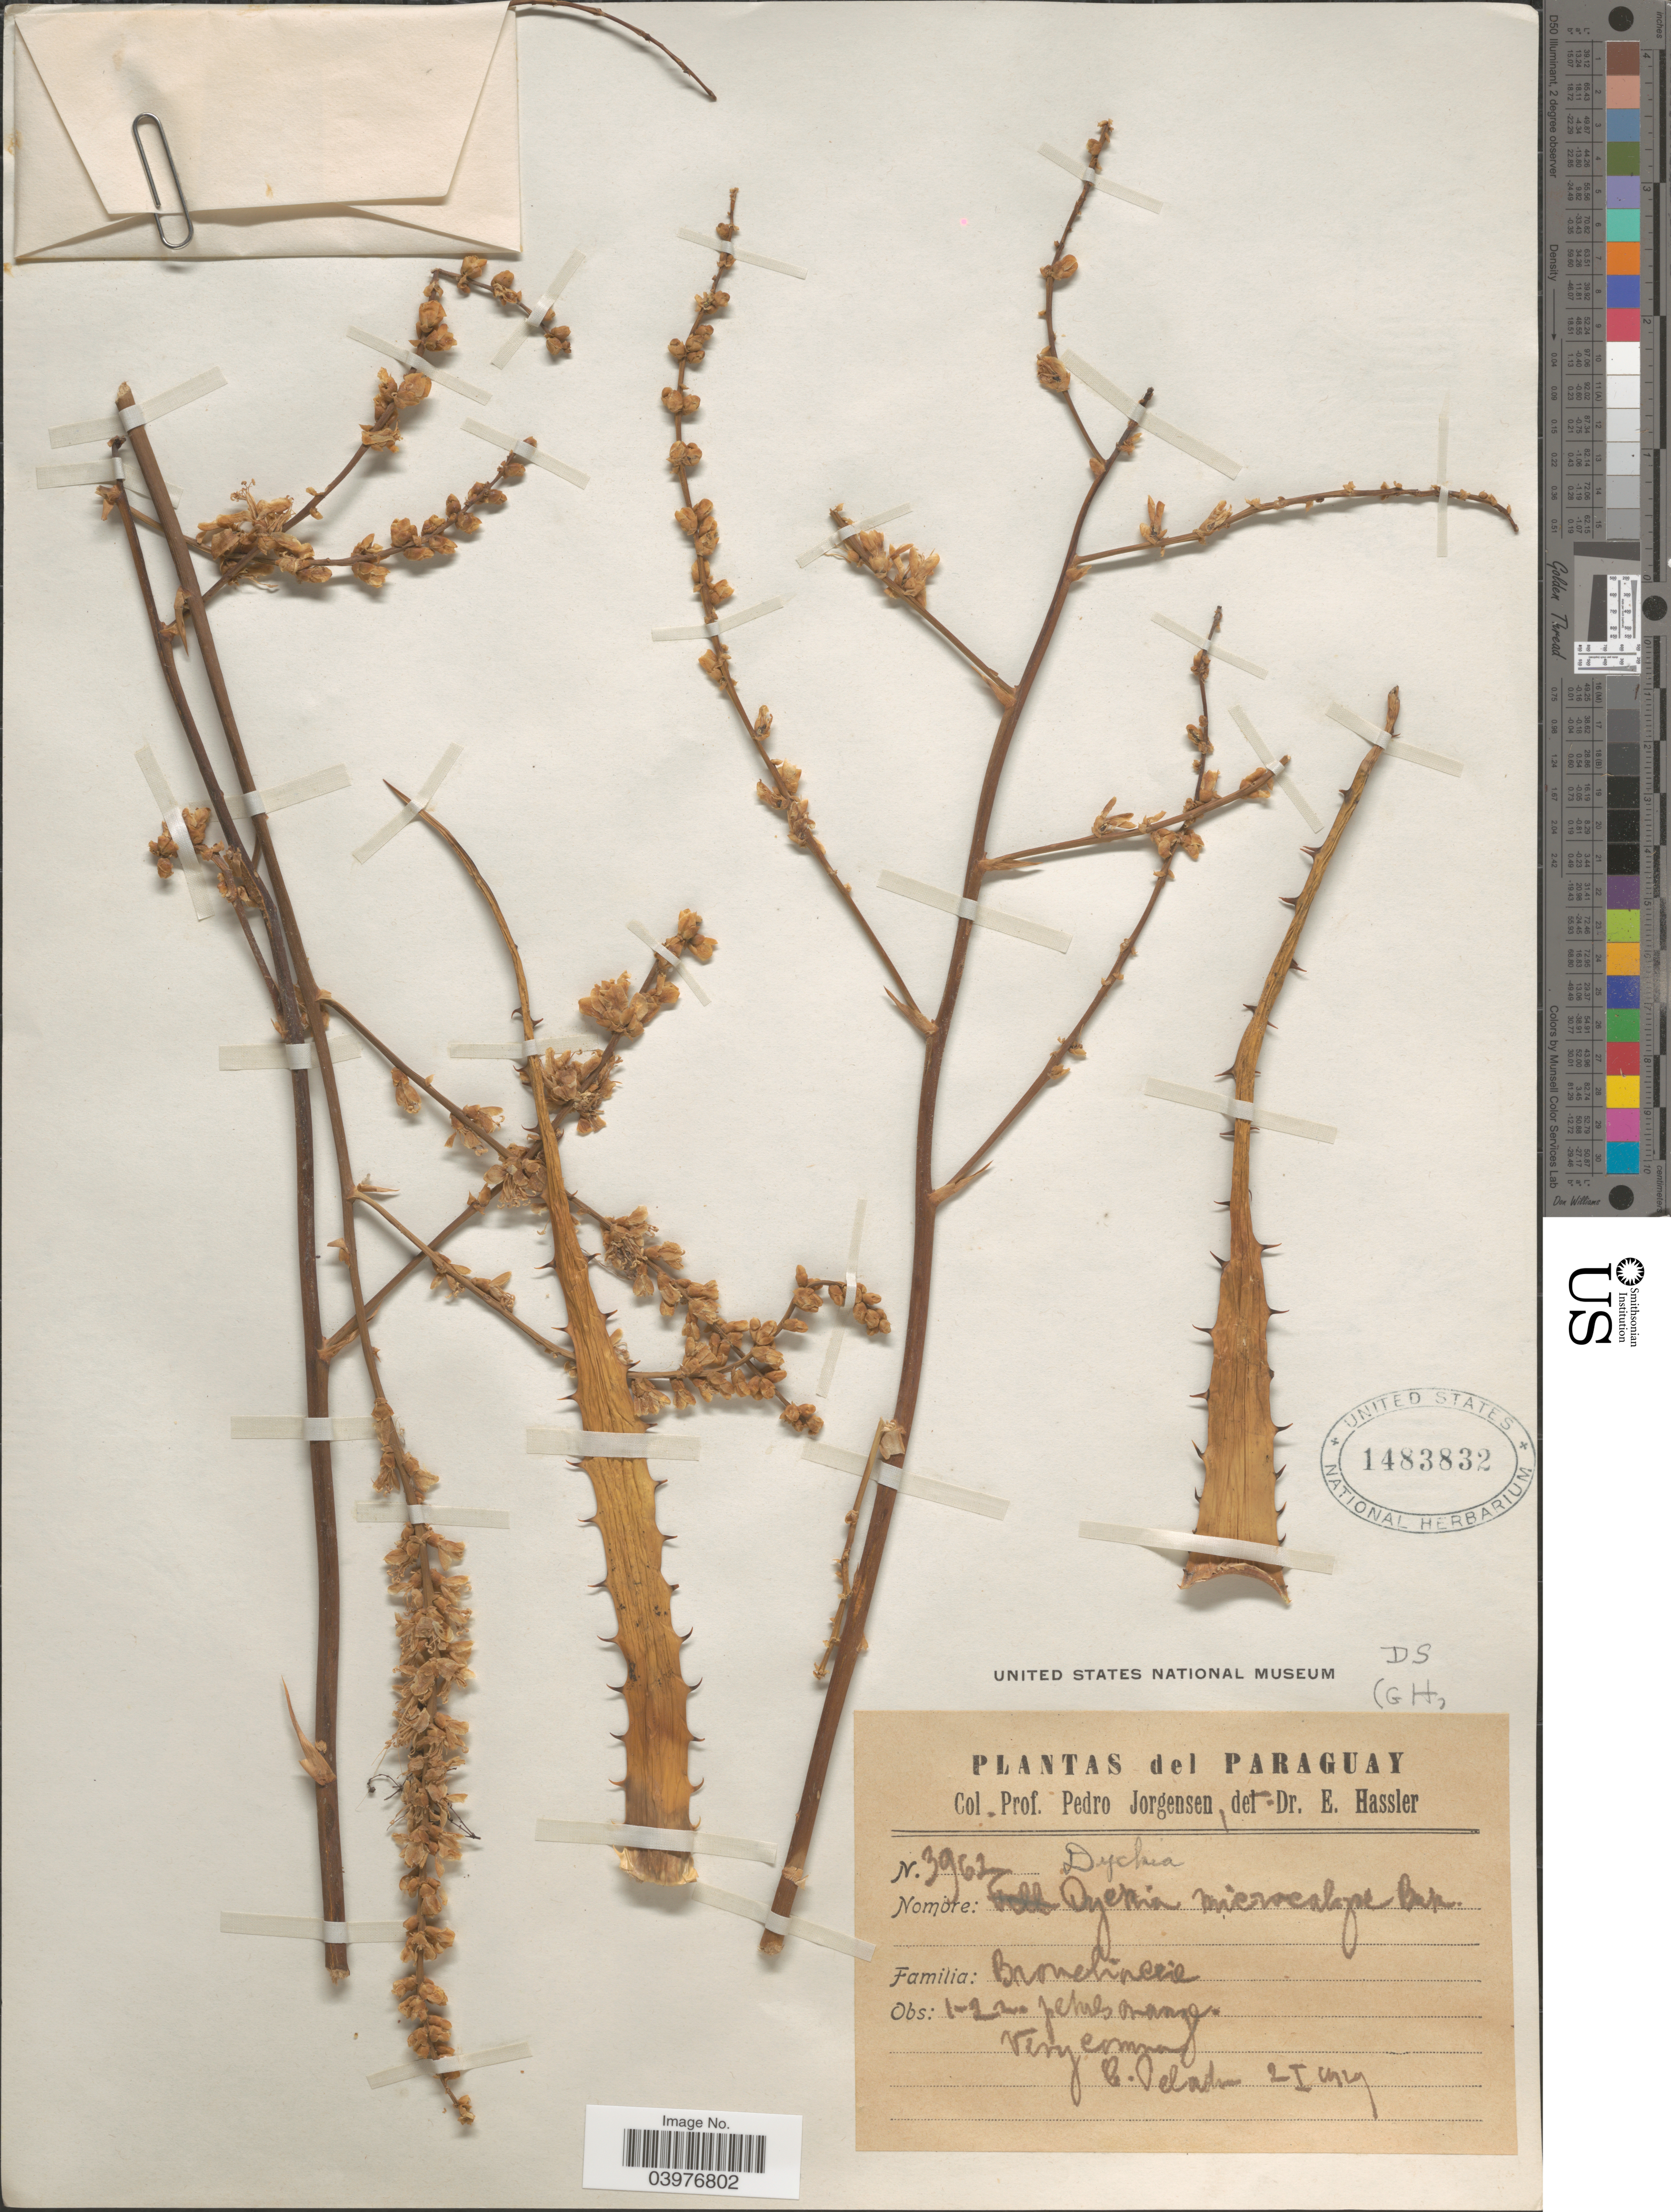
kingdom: Plantae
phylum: Tracheophyta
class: Liliopsida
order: Poales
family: Bromeliaceae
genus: Dyckia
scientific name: Dyckia microcalyx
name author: Baker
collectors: P. Jörgensen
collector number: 3962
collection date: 1929-01-02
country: Paraguay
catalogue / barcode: US 1483832